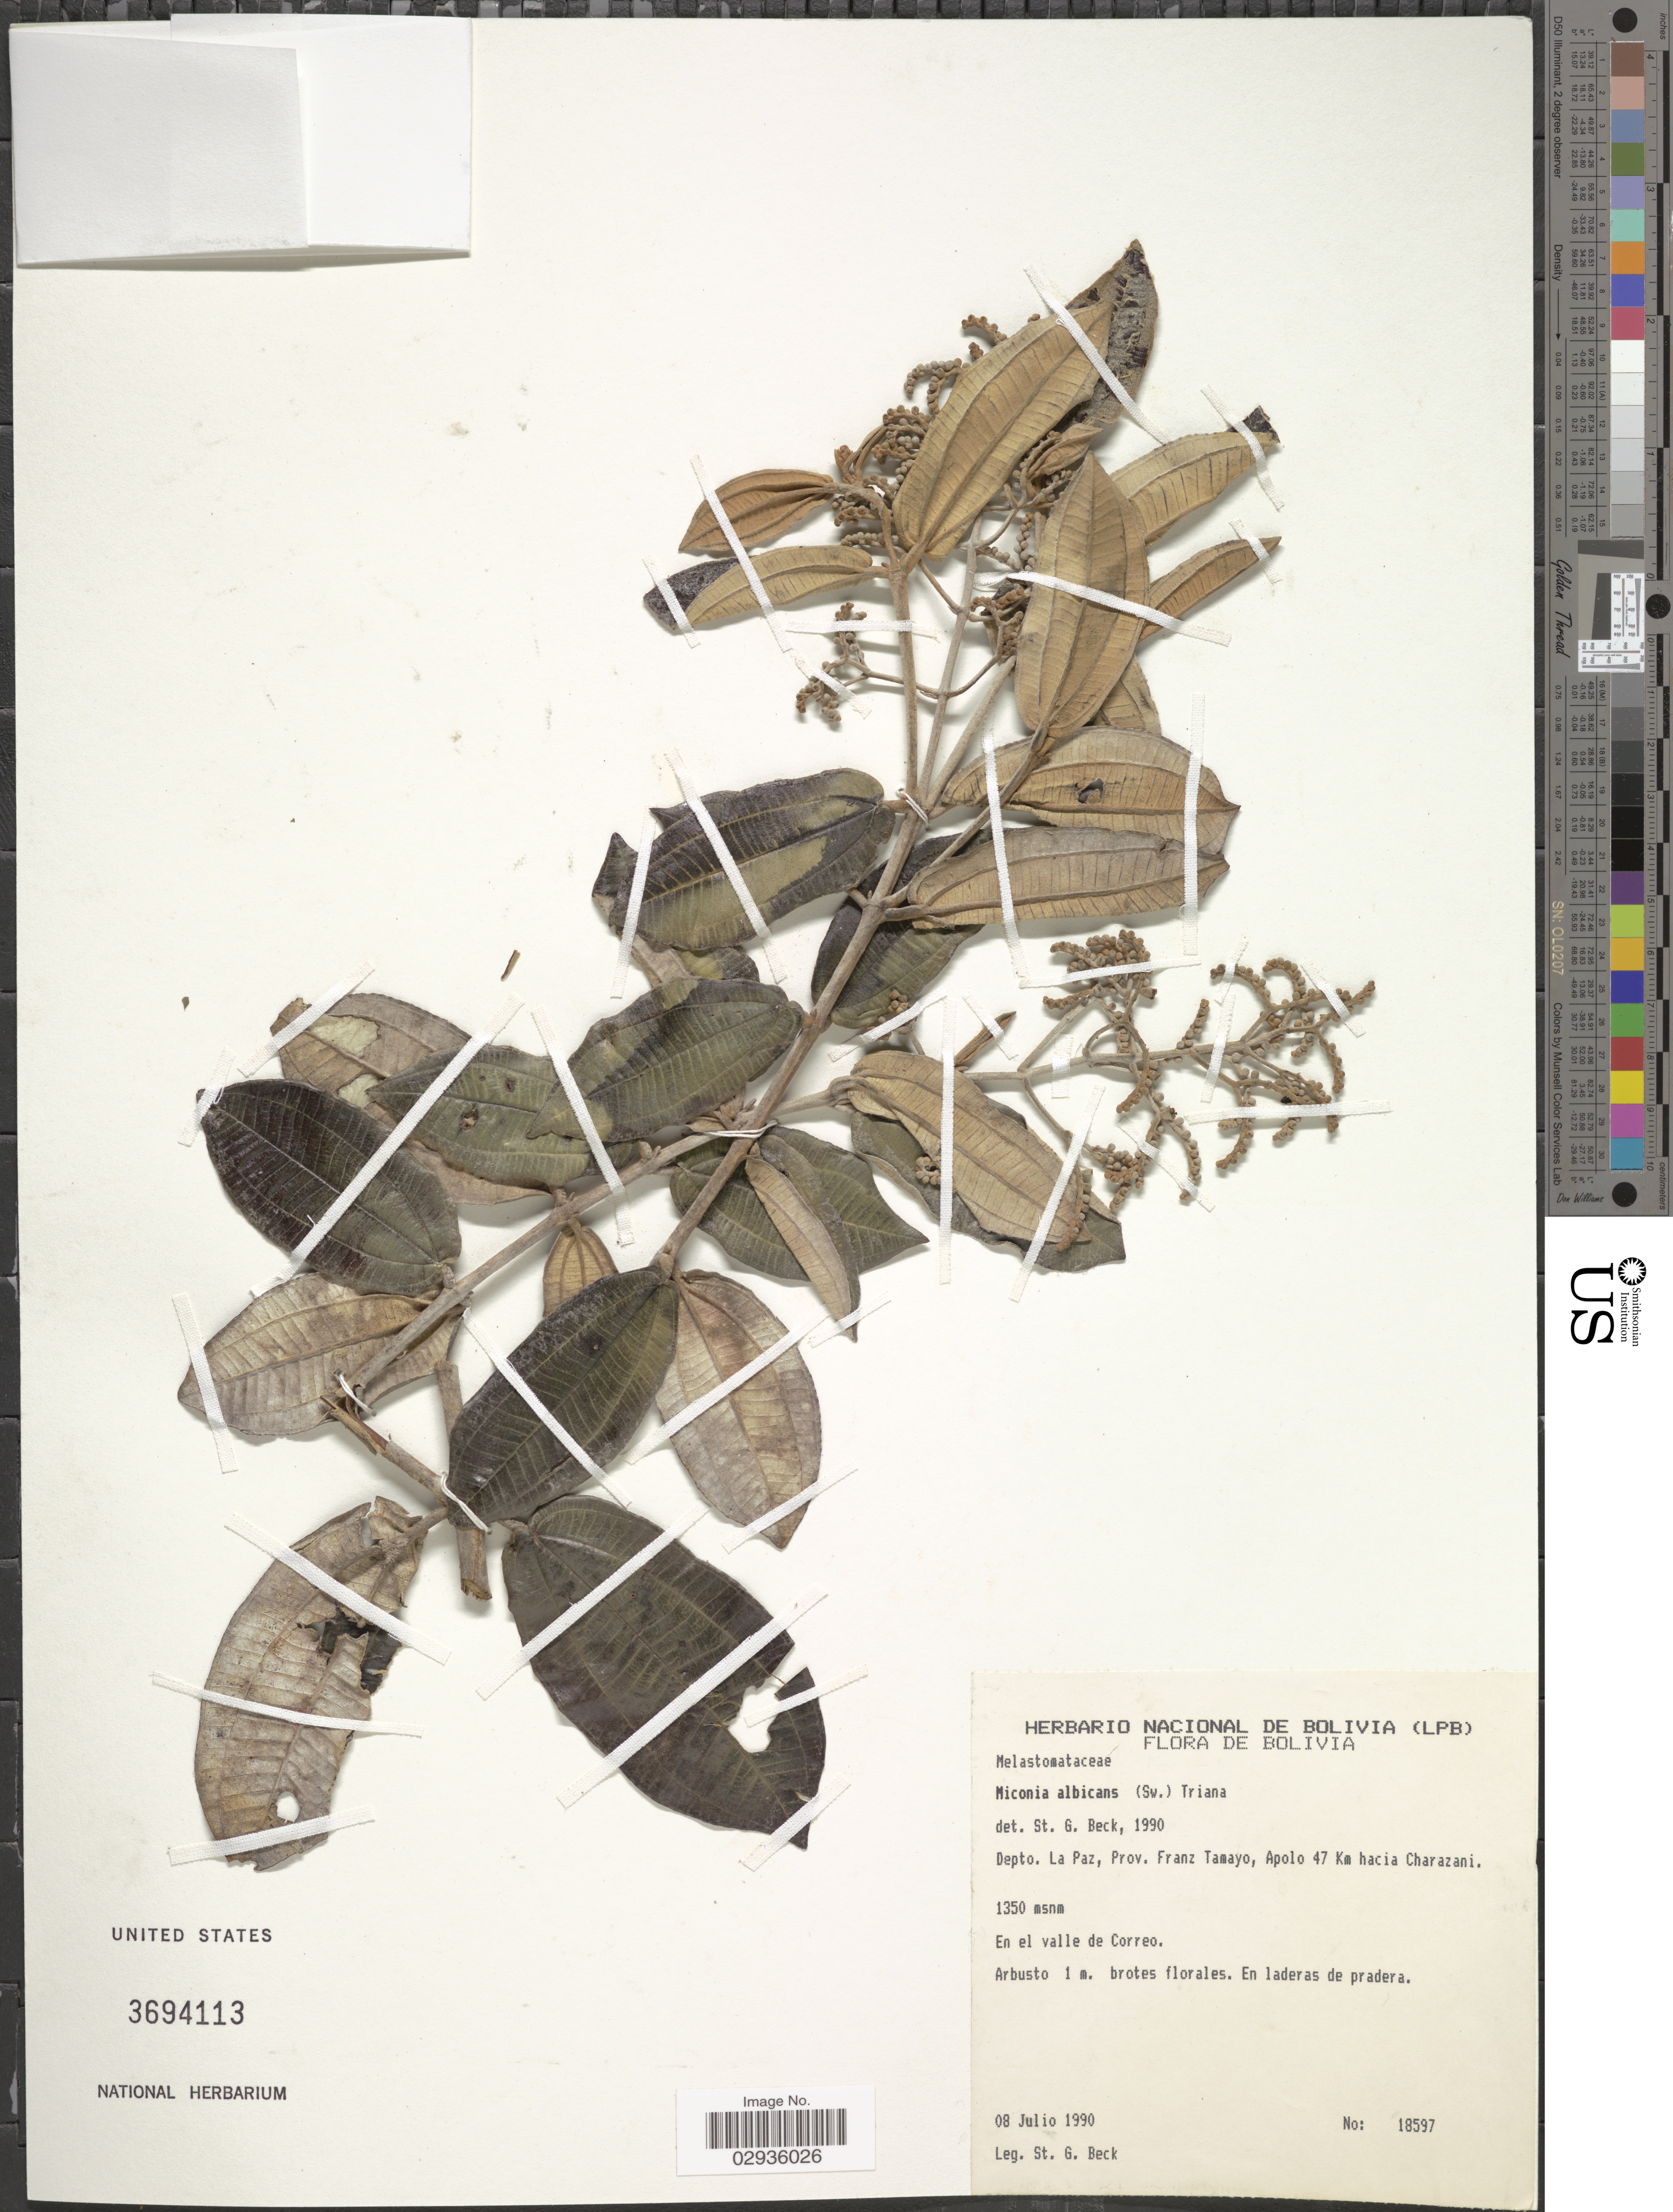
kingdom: Plantae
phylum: Tracheophyta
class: Magnoliopsida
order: Myrtales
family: Melastomataceae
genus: Miconia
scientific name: Miconia albicans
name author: (Sw.) Steud.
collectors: S. G. Beck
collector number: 18597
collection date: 1990-07-08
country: Bolivia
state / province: La Paz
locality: Depto. La Paz, Prov. Franz Tamayo, Apolo 47 Km hacia Charazani. En el valle de Correo.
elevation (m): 1350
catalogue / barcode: US 3694113